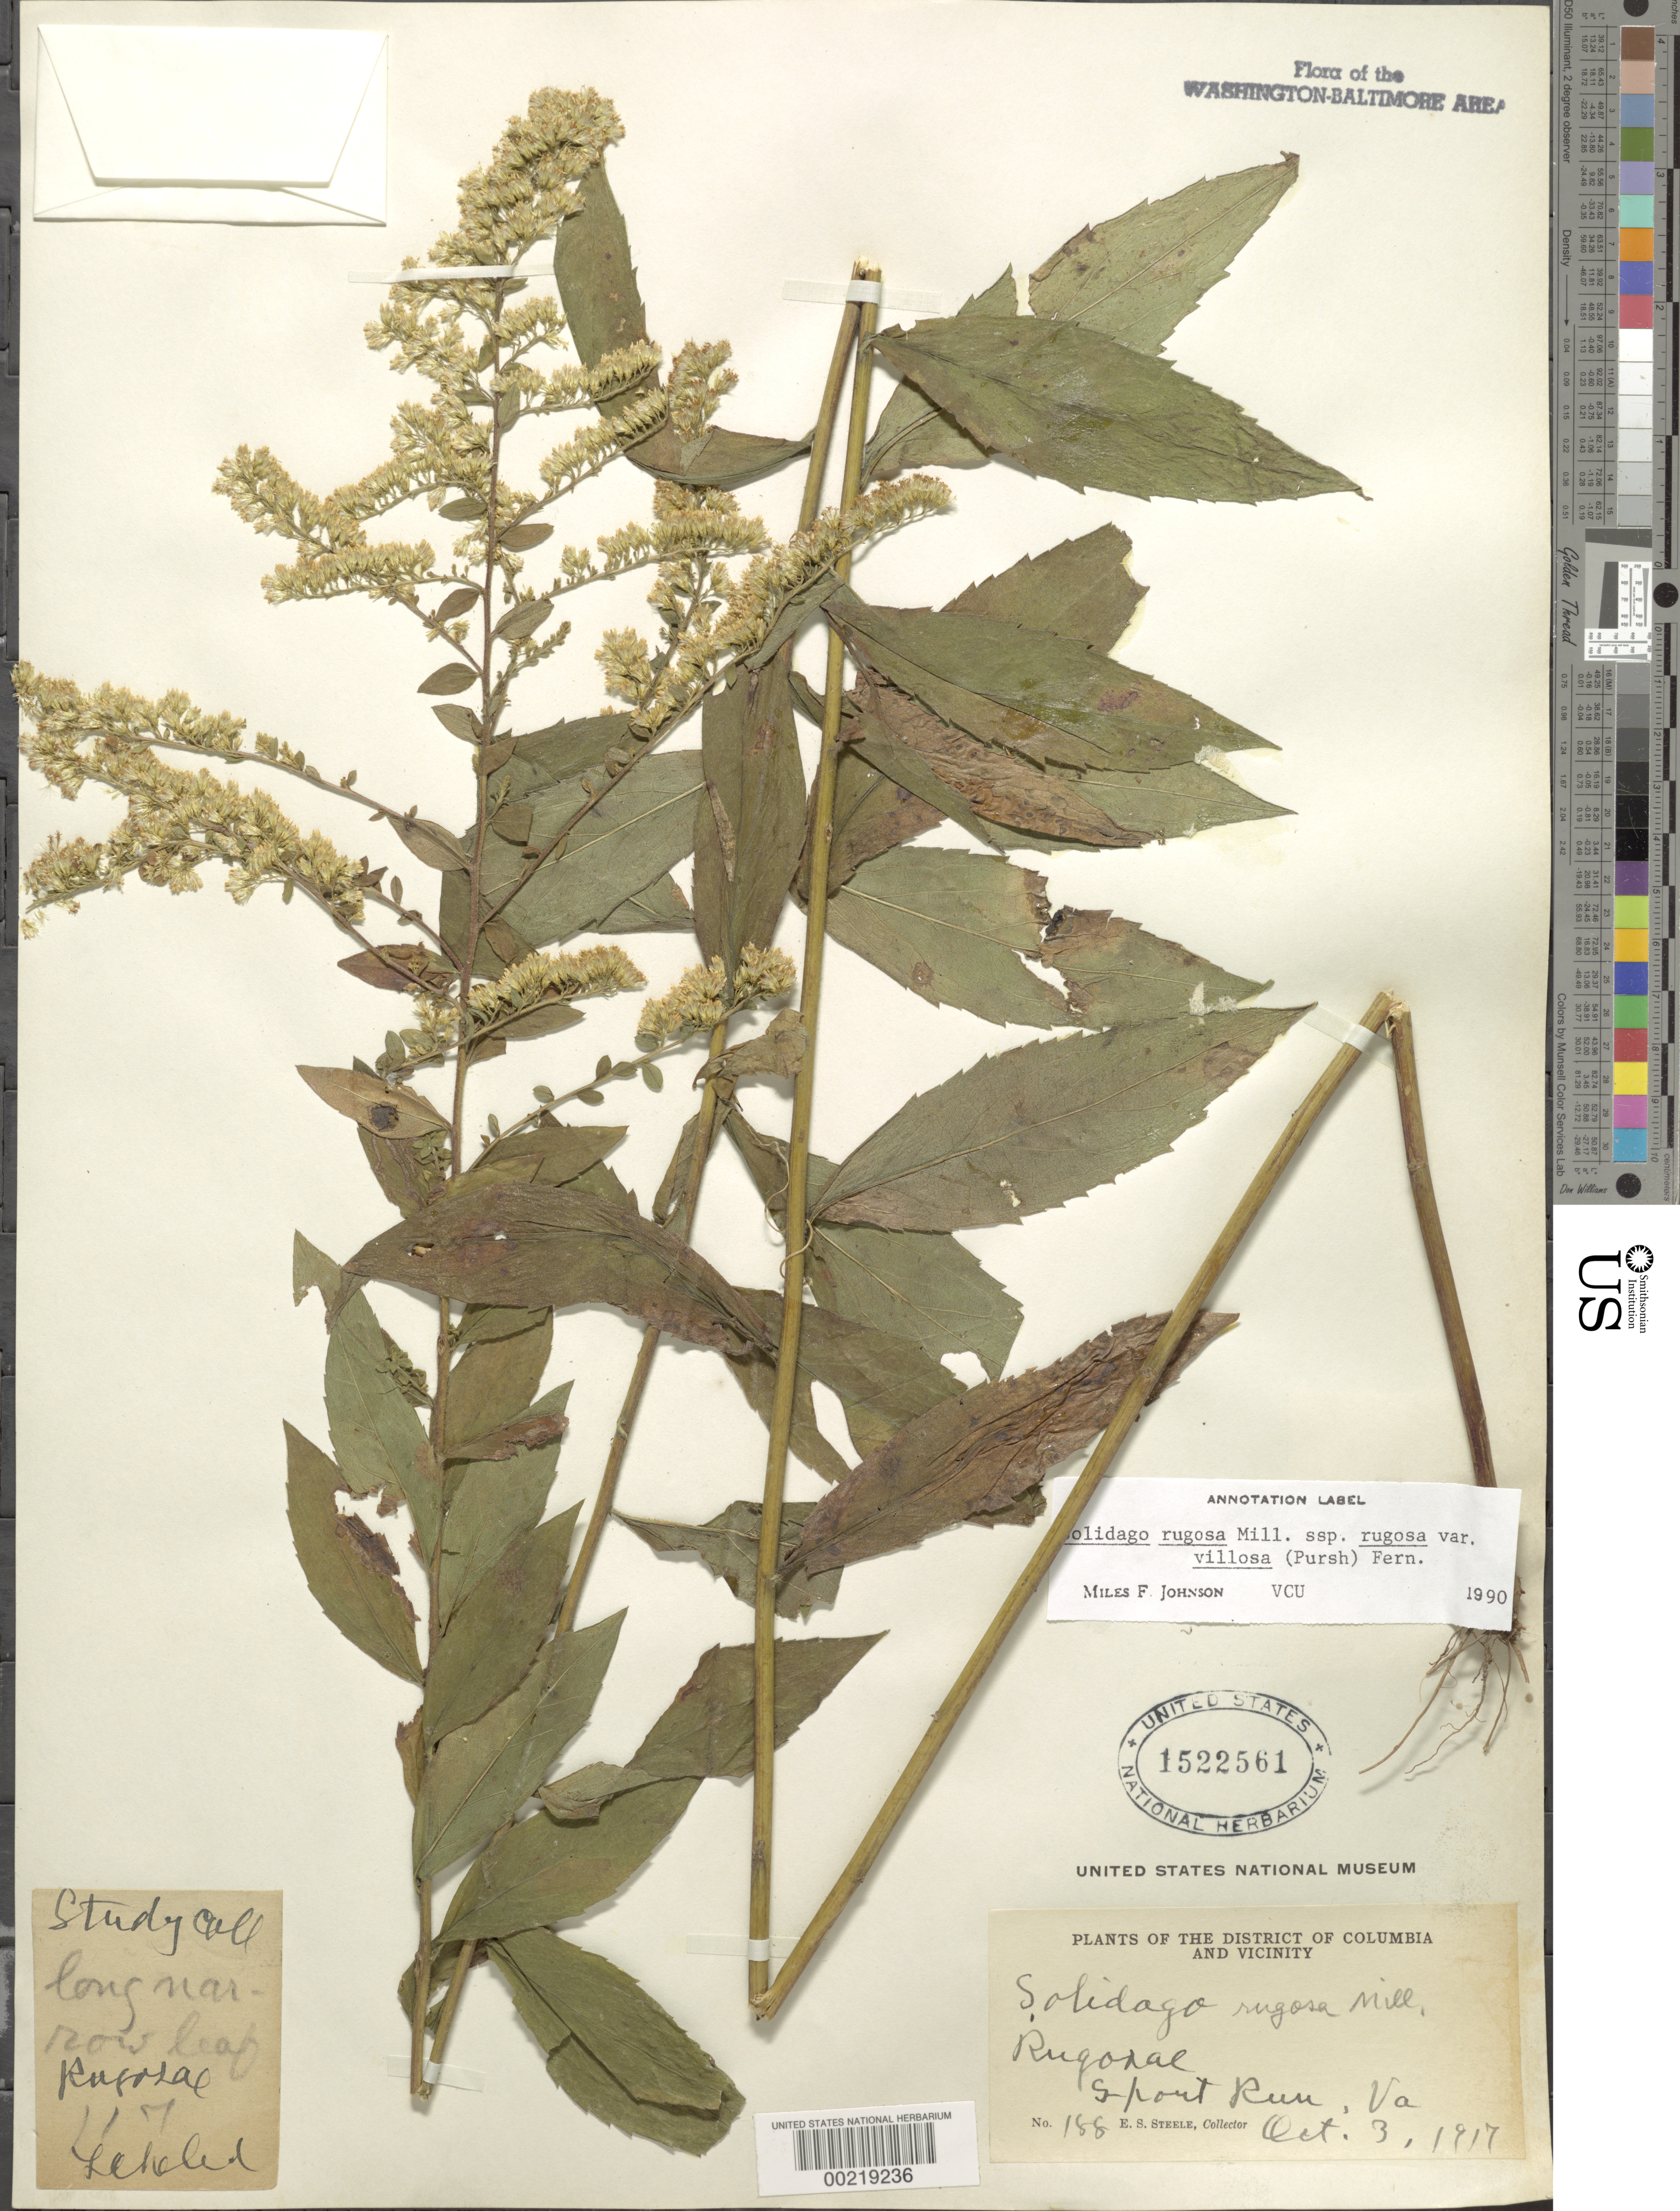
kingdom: Plantae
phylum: Tracheophyta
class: Magnoliopsida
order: Asterales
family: Asteraceae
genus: Solidago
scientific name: Solidago rugosa var. villosa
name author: Mill.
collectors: E. Steele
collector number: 188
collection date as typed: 03 Oct 1917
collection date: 1917-10-03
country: United States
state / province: Virginia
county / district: Fairfax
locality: Spout Run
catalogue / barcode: US 1522561